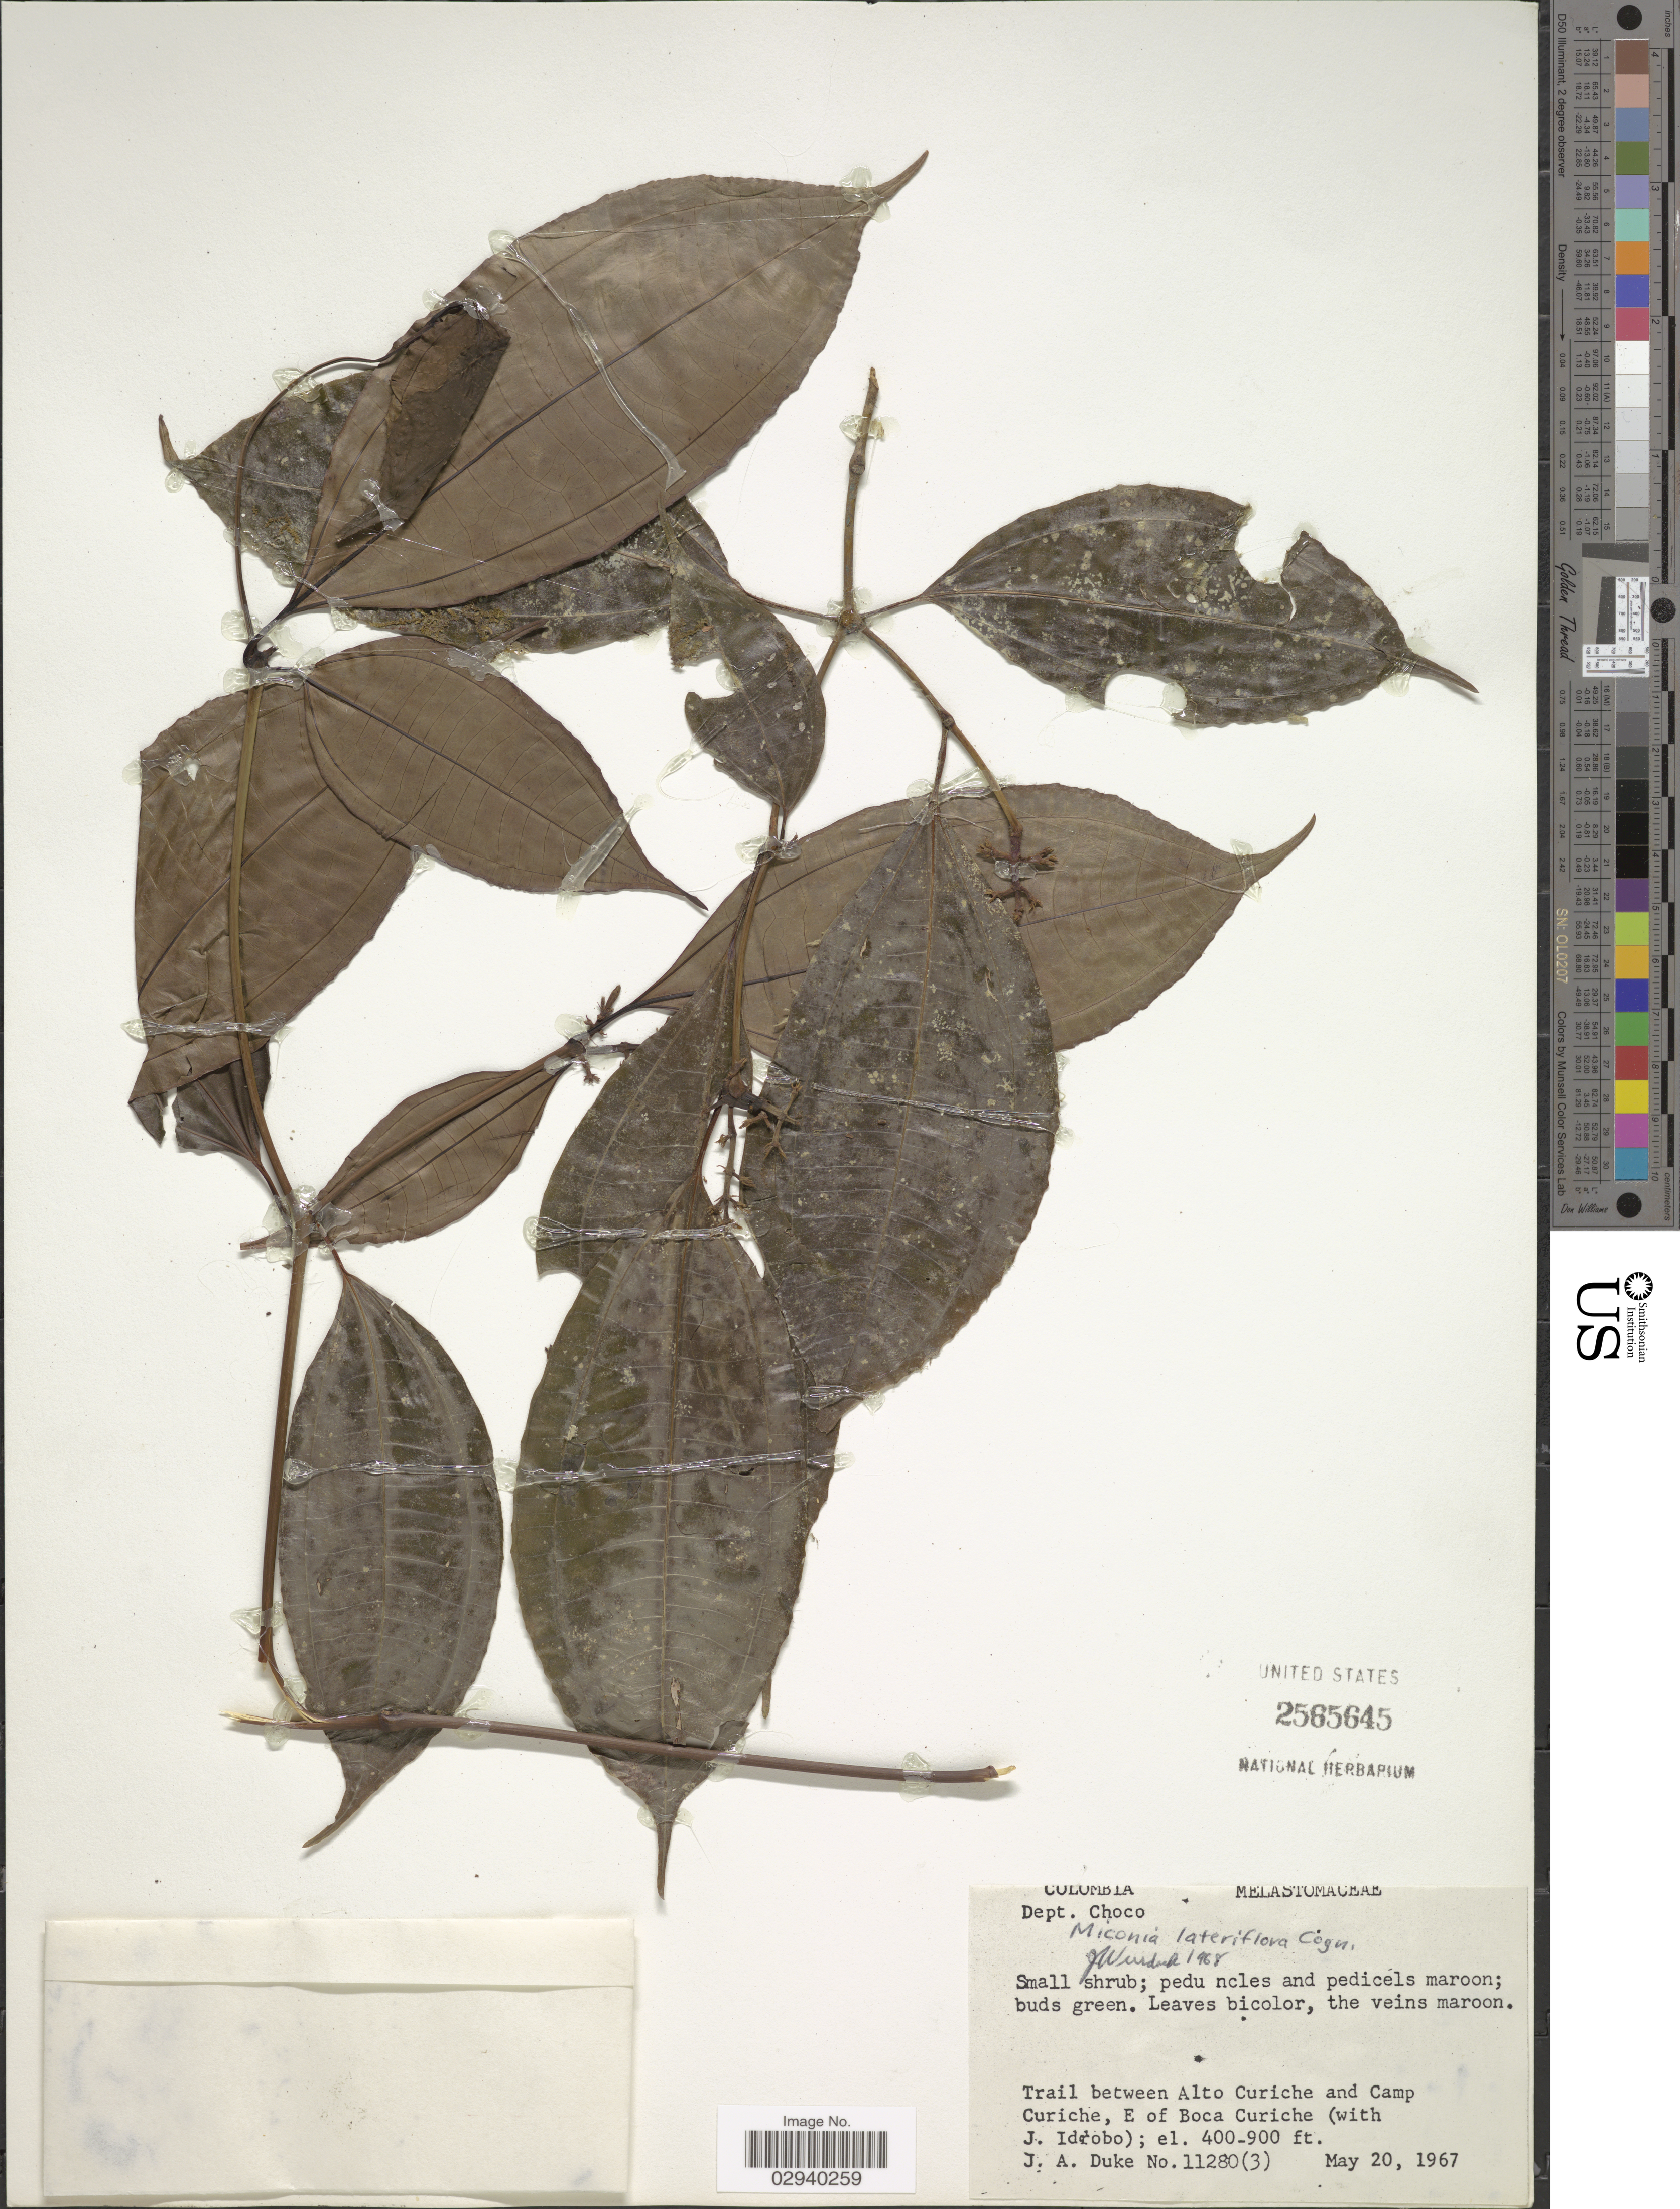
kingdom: Plantae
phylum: Tracheophyta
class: Magnoliopsida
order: Myrtales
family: Melastomataceae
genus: Miconia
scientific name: Miconia lateriflora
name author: Cogn.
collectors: J. A. Duke & J. M. Idrobo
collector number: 11280(3)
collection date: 1967-05-20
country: Colombia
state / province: Chocó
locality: Dept. Choco. Trail between Alto Curiche and Camp Curiche, E of Boca Curiche.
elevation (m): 122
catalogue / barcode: US 2565645